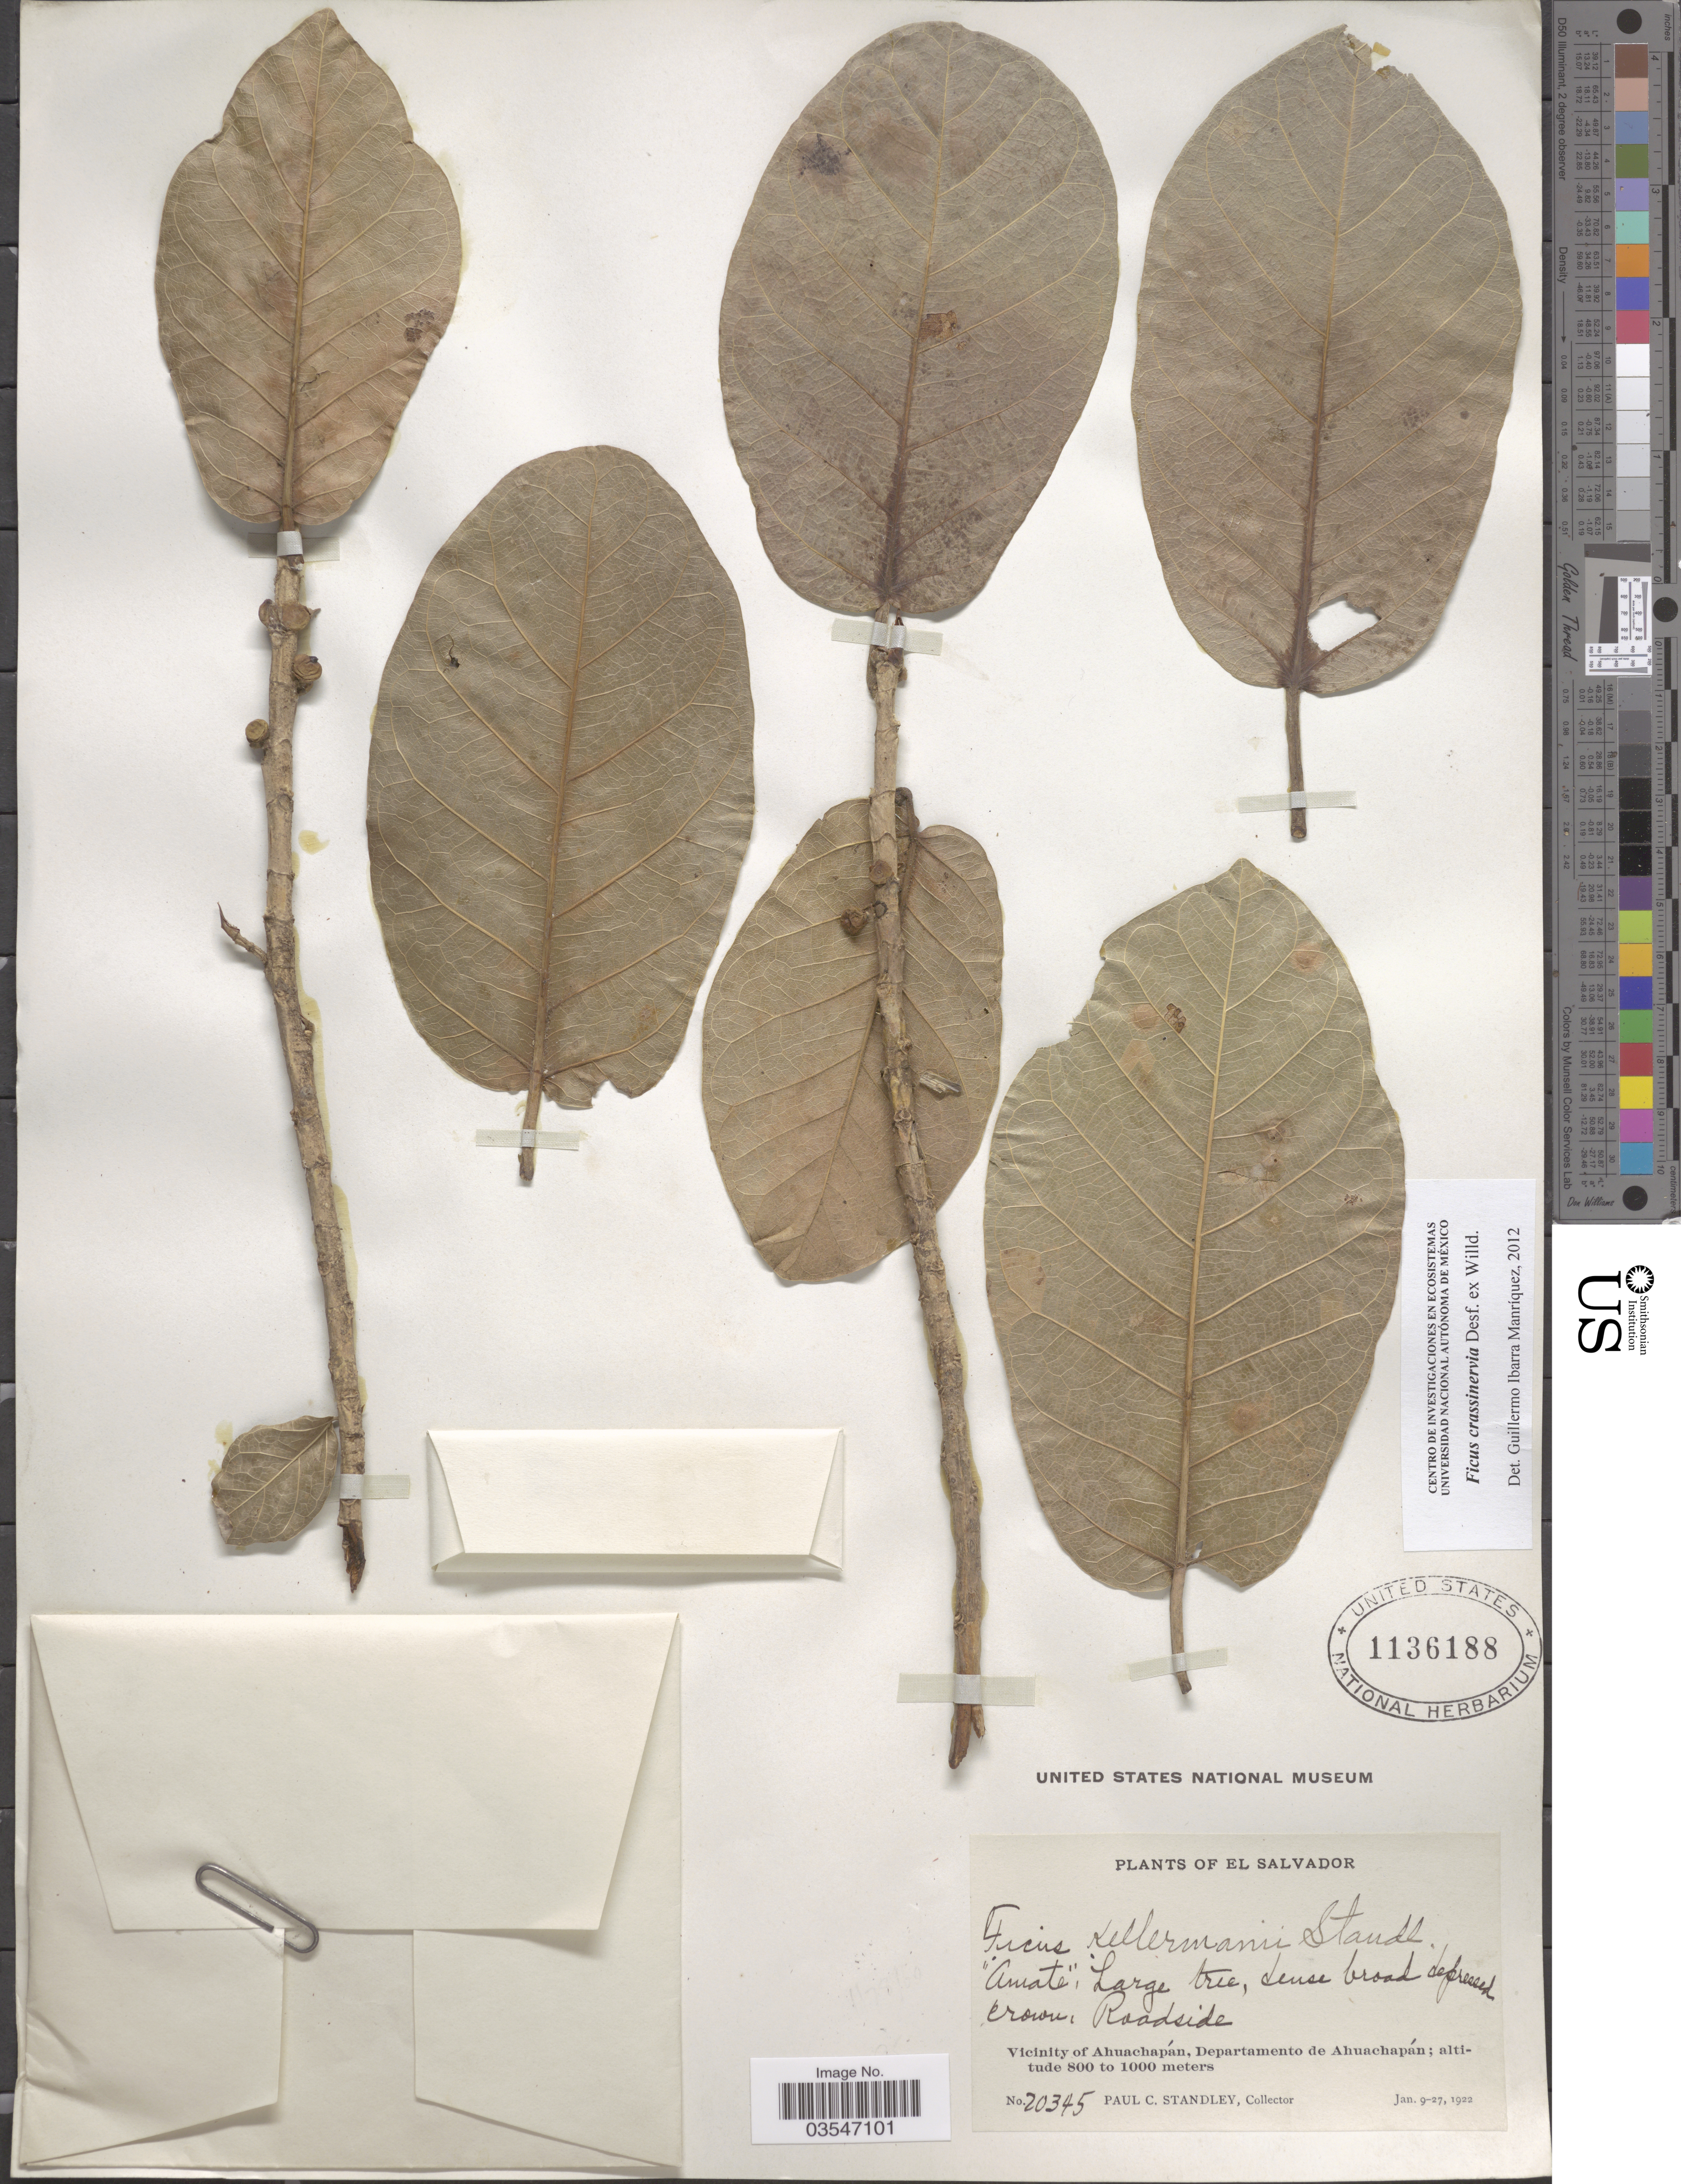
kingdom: Plantae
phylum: Tracheophyta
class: Magnoliopsida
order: Rosales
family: Moraceae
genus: Ficus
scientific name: Ficus crassinervia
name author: Desf. ex Willd.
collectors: P. C. Standley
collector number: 20345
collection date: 1922-01-09/1922-01-27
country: El Salvador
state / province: Ahuachapan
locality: Vicinity of Ahuachapán, Departamento de Ahuachapán.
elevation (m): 800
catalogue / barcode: US 1136188